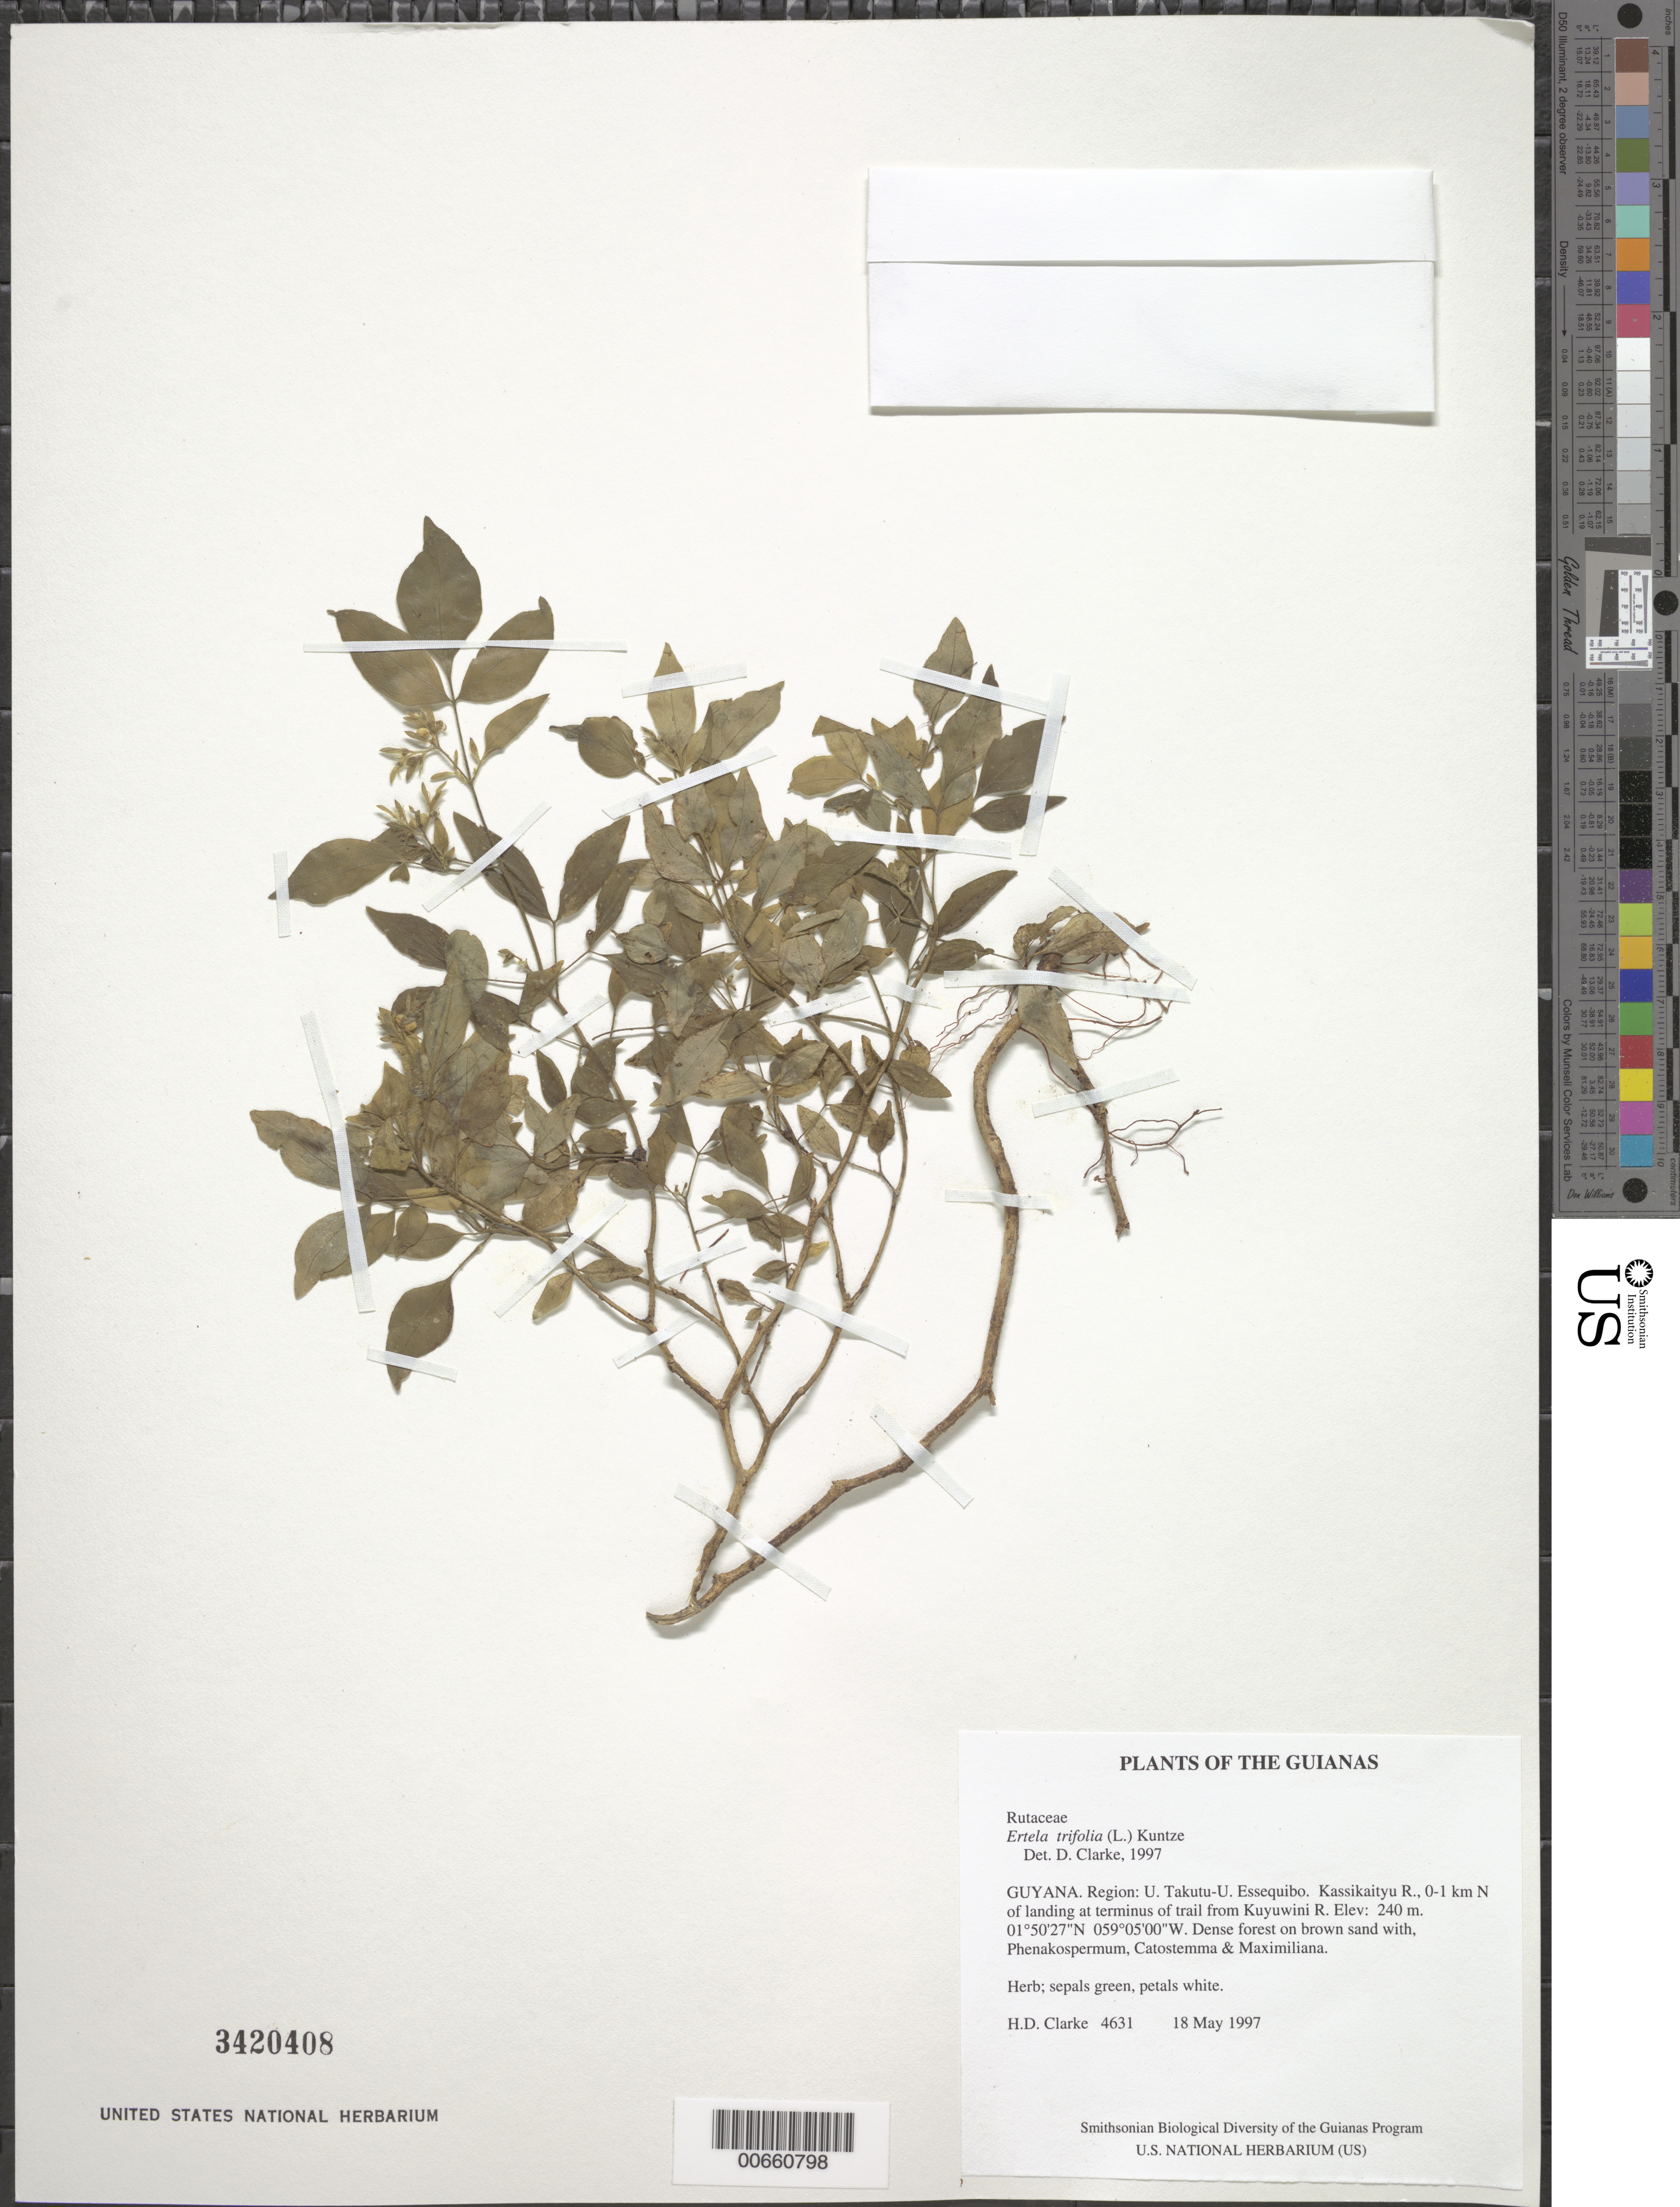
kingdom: Plantae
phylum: Tracheophyta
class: Magnoliopsida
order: Sapindales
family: Rutaceae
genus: Ertela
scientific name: Ertela trifolia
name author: (L.) Kuntze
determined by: Clarke, H. D., University of North Carolina (Asheville)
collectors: H. D. Clarke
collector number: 4631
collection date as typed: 18 May 1997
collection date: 1997-05-18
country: Guyana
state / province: U. Takutu-U. Essequibo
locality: Kassikaityu R., 0-1 km N of landing at terminus of trail from Kuyuwini R.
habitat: Dense forest on brown sand with, Phenakospermum, Catostemma & Maximiliana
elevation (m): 240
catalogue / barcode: US 3420408